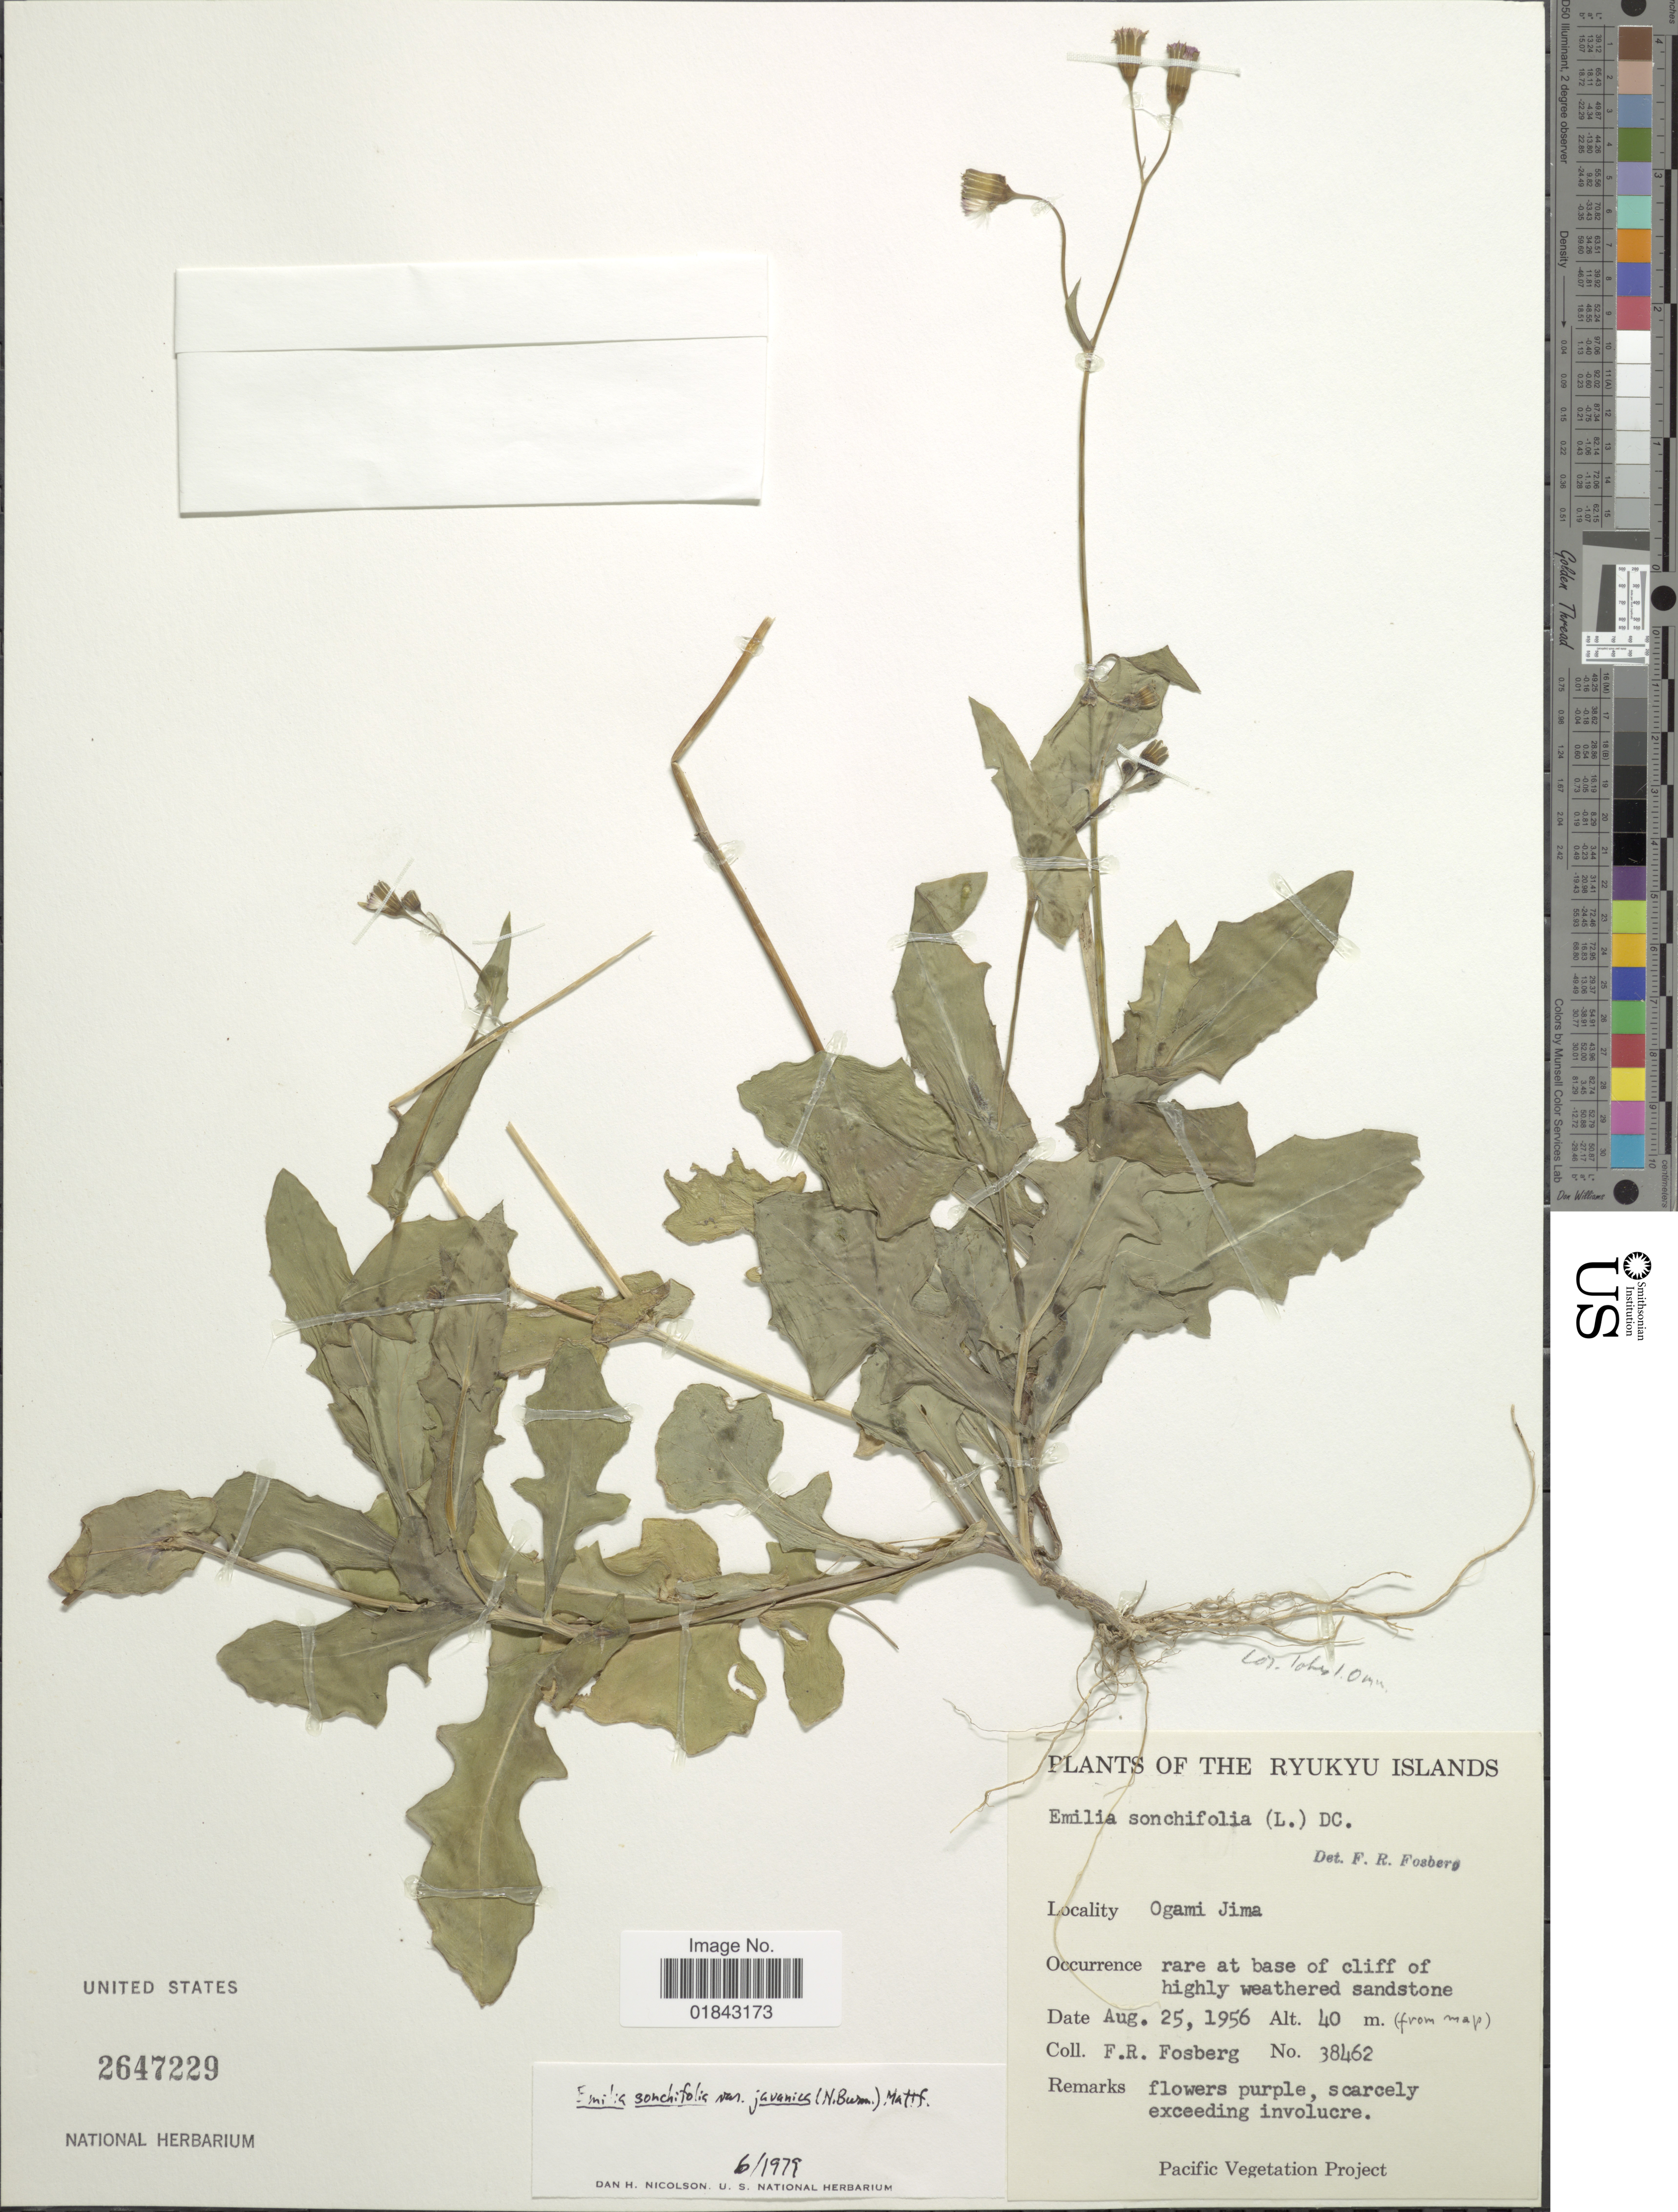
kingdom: Plantae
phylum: Tracheophyta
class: Magnoliopsida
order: Asterales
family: Asteraceae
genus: Emilia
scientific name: Emilia sonchifolia var. javanica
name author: (Burm. f.) Mattf.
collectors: F. R. Fosberg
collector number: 38462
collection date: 1956-08-25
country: Japan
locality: Ryukyu Islands, Ogami Jima, rare at base of cliff of highly weathered sandstone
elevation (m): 40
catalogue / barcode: US 2647229